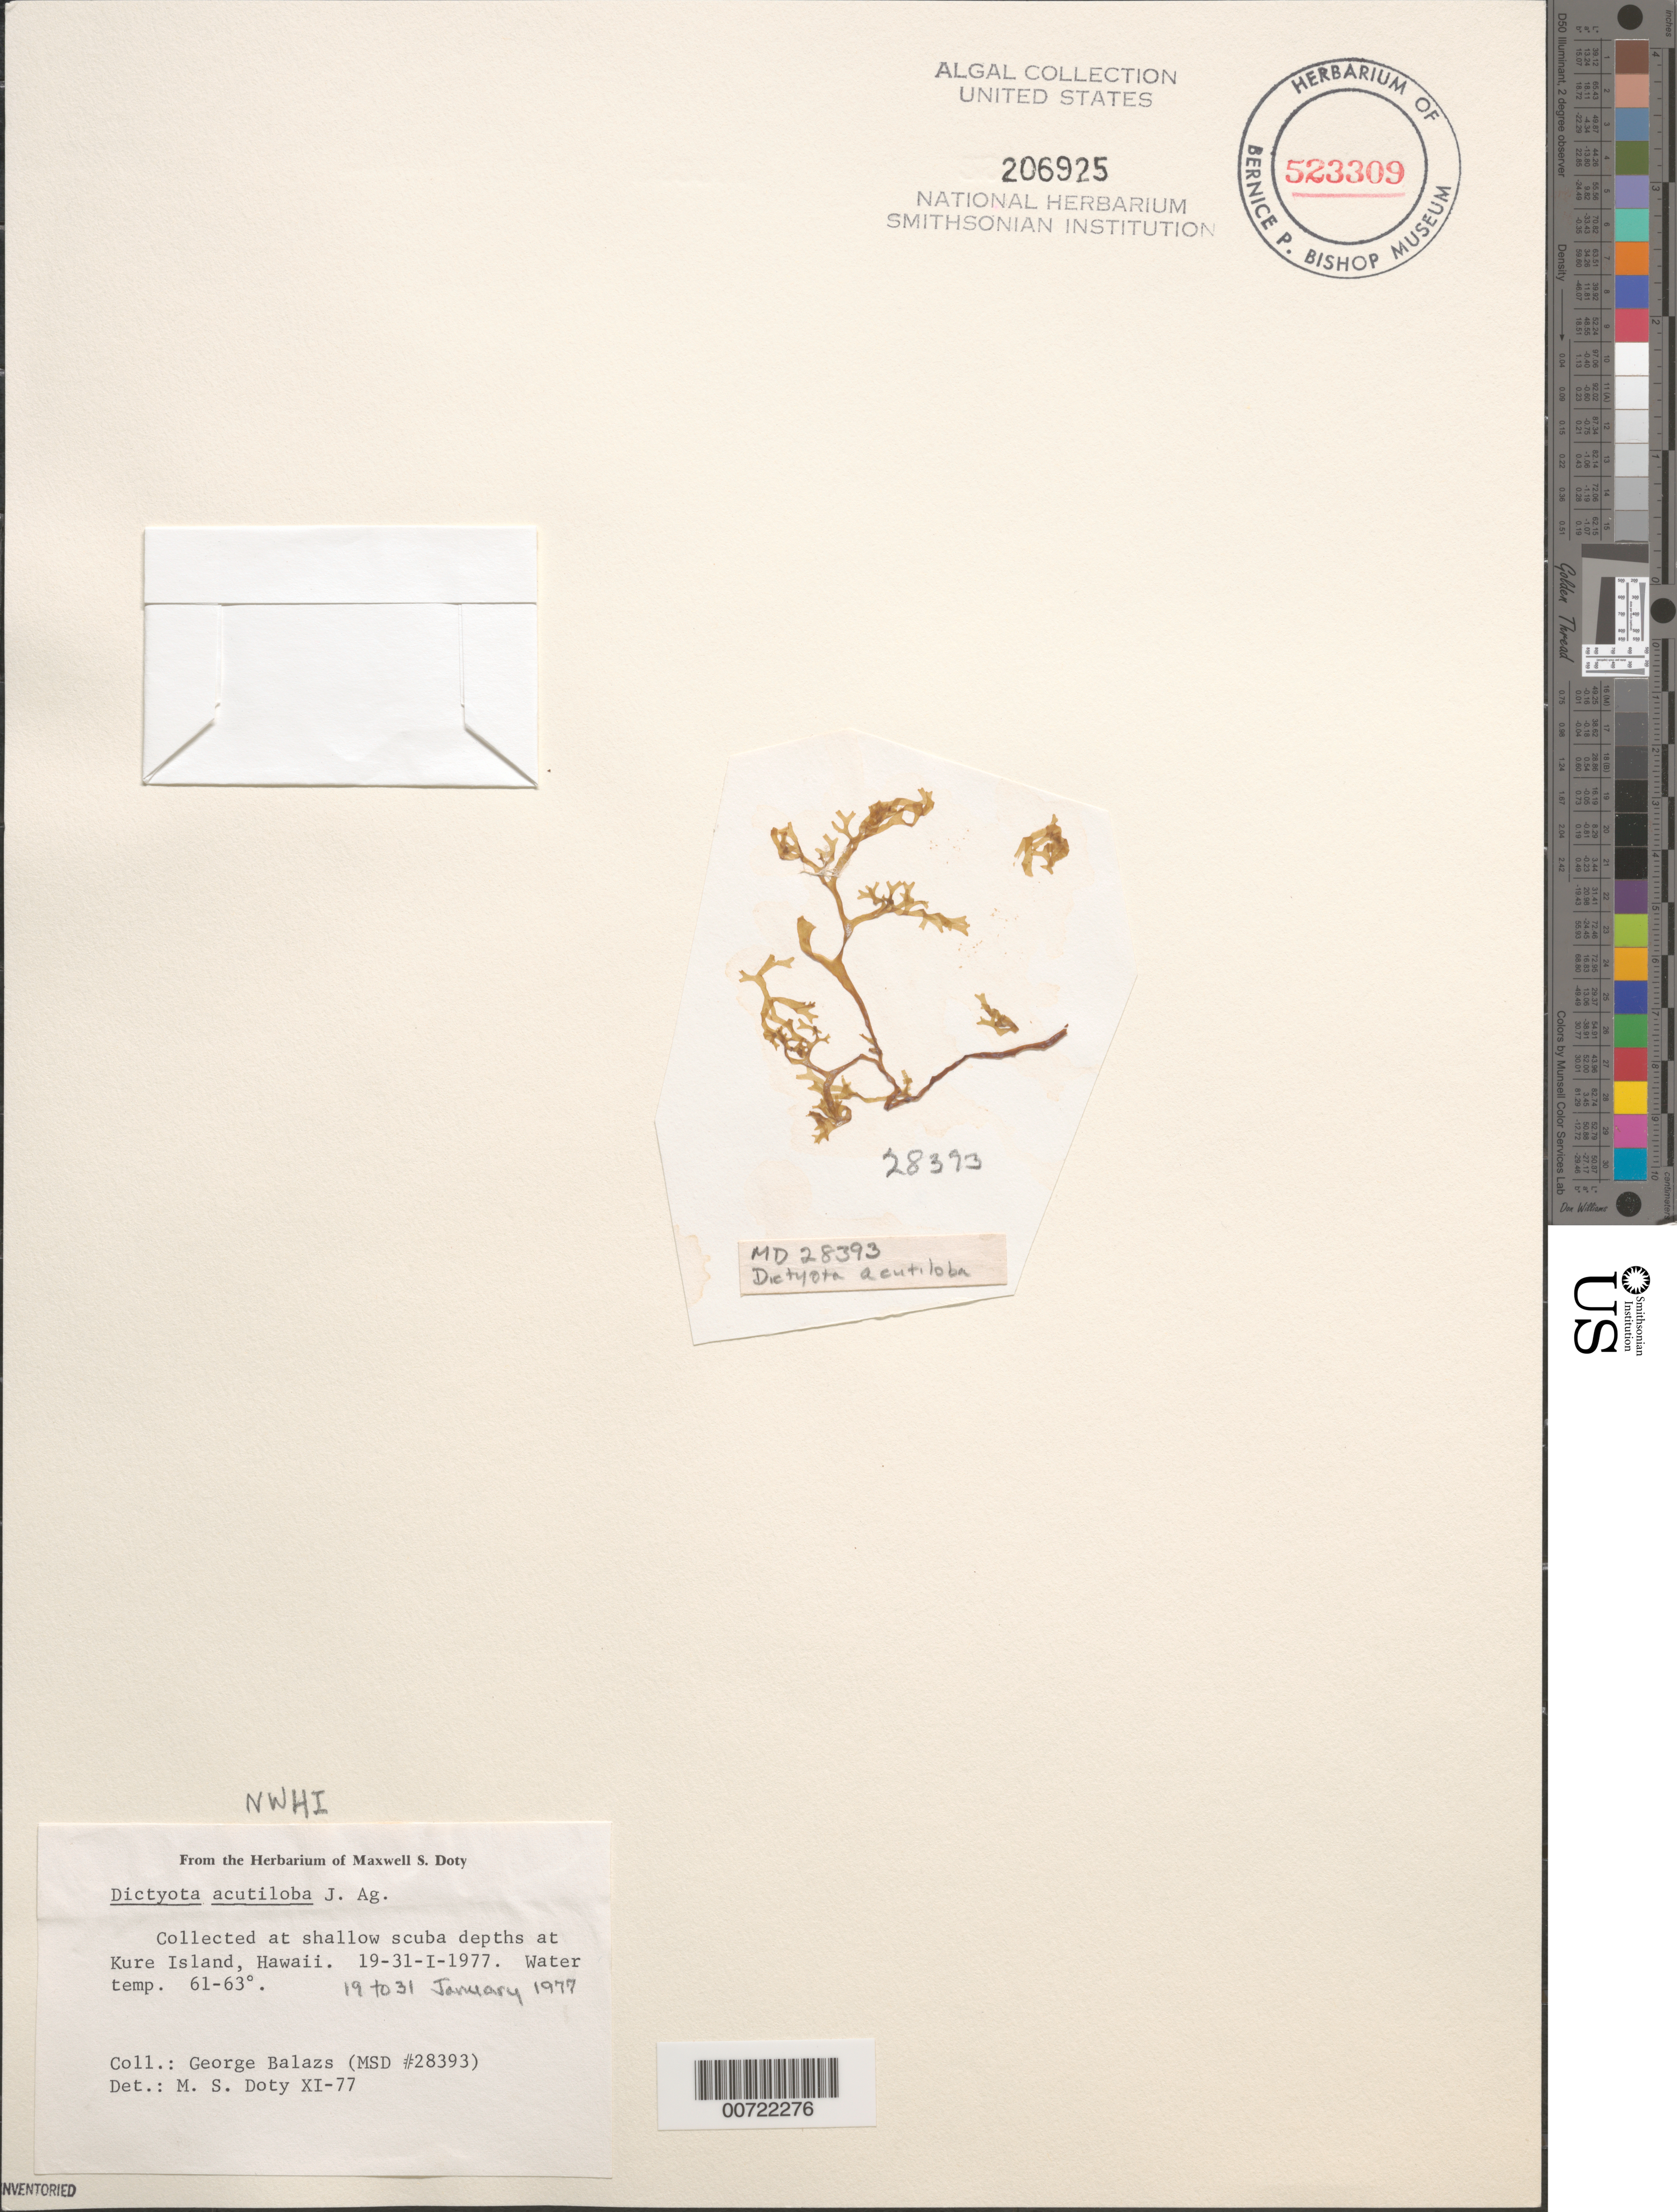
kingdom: Chromista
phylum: Ochrophyta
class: Phaeophyceae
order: Dictyotales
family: Dictyotaceae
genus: Dictyota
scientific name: Dictyota acutiloba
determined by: Doty, M. S.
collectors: G. Balazs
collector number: MSD 28393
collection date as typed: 19 Jan 1977 to 31 Jan 1977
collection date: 1977-01-19/1977-01-31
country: United States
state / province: Hawaii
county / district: Honolulu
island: Kure Atoll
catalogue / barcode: US 206925